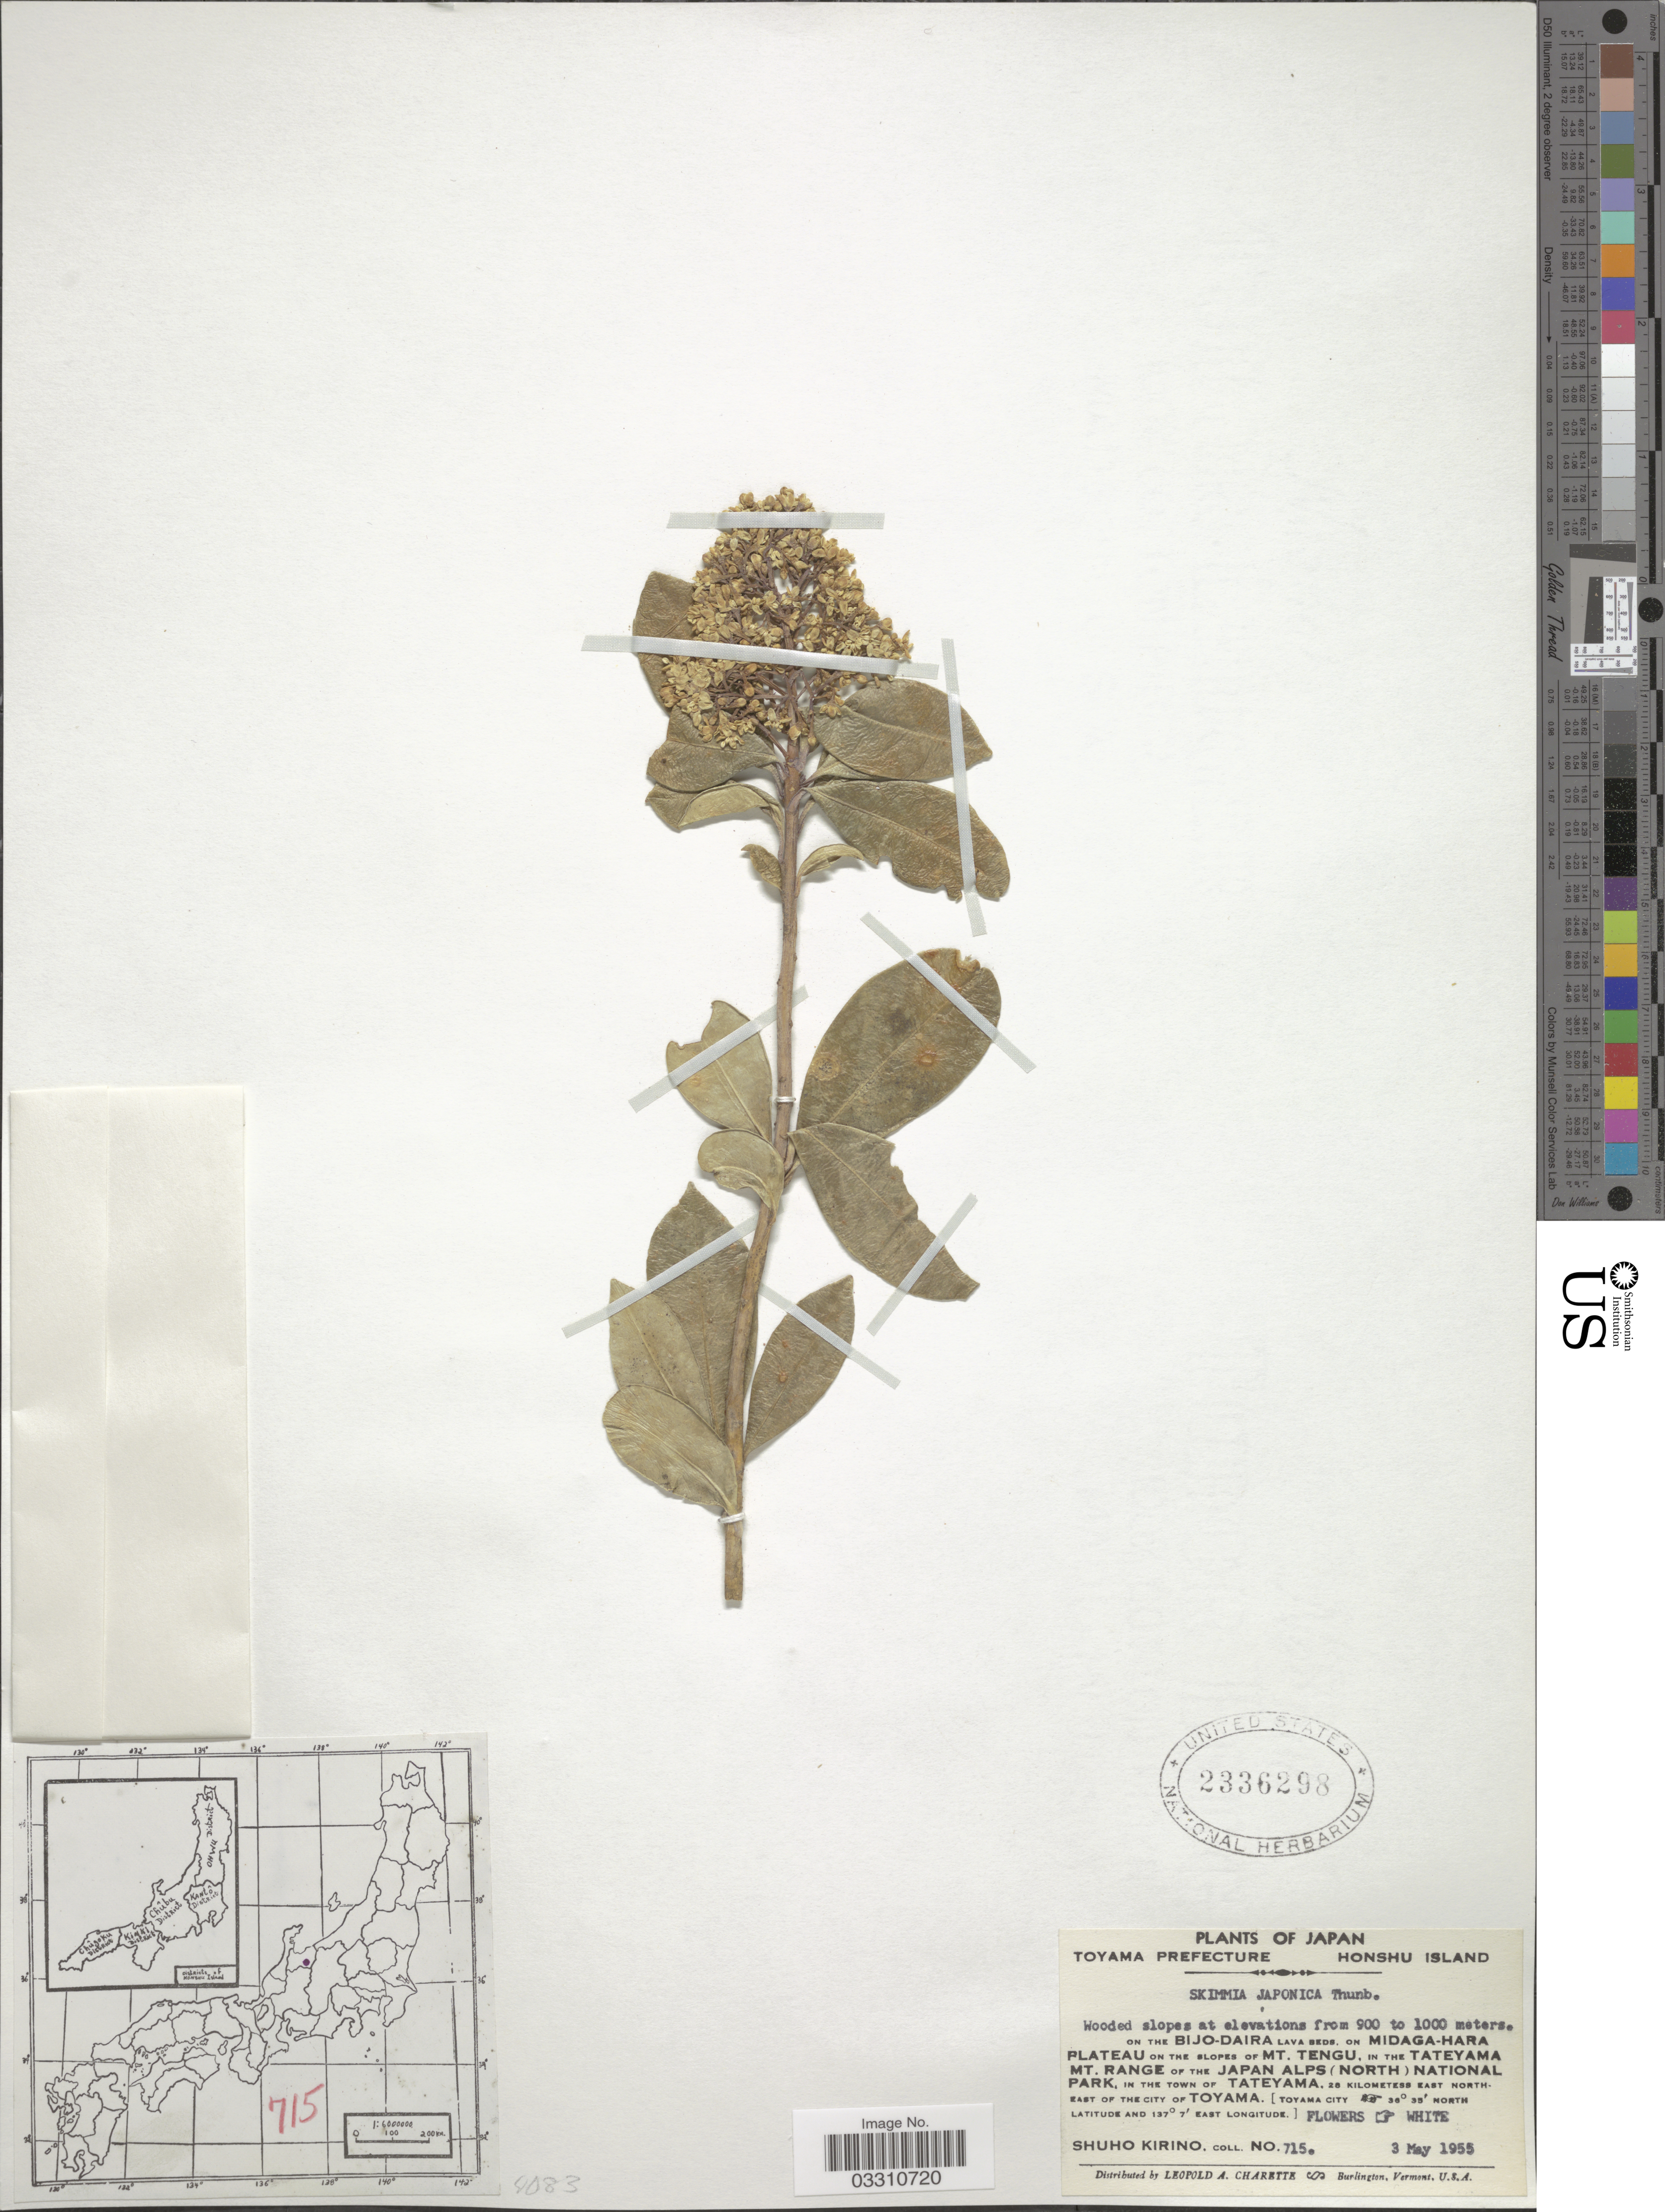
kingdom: Plantae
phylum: Tracheophyta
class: Magnoliopsida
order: Sapindales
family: Rutaceae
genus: Skimmia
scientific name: Skimmia japonica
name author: Thunb.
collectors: S. Kirino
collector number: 715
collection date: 1955-05-03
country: Japan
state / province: Toyama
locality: On the Bijo-Daira lava beds, on Midaga-Hara Plateau on the slopes of Mt. Tengu, in the Tateyama Mt. Range of the Japan Alps (North) National Park, in the town of Tateyama, 28 kilometess East North-East of the City of Toyama. [Toyama City]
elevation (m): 900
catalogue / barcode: US 2336298